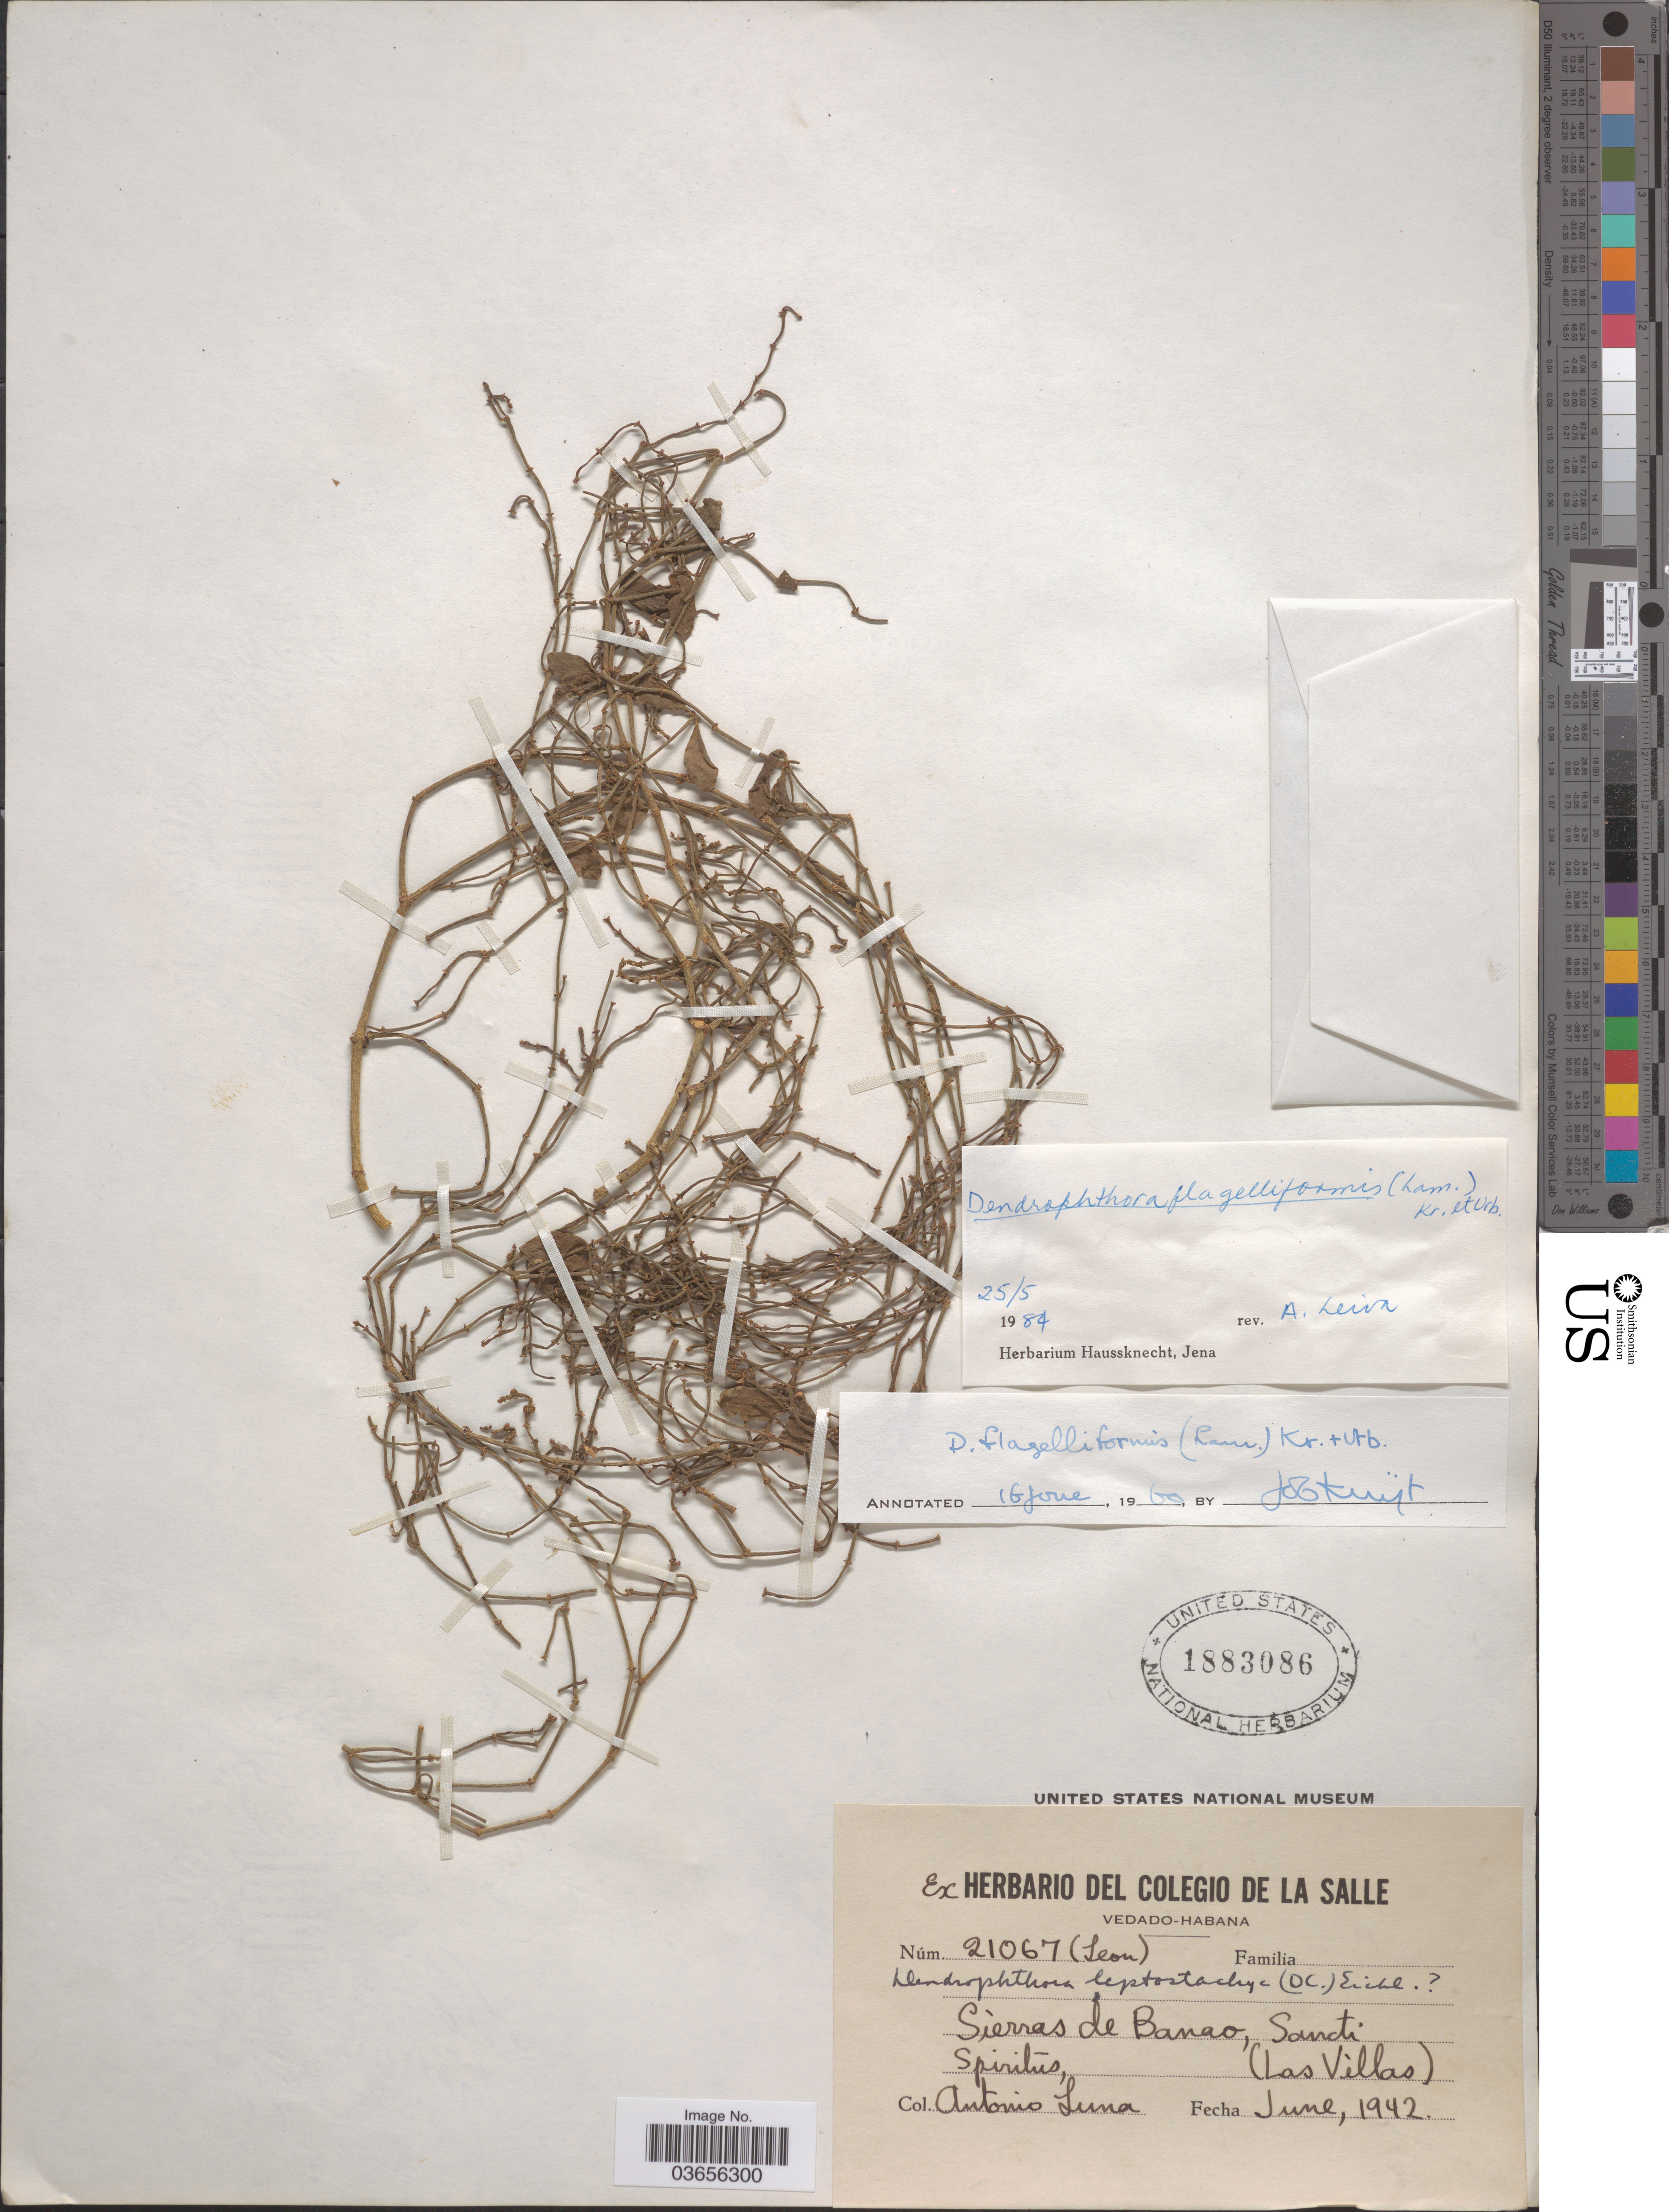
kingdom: Plantae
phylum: Tracheophyta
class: Magnoliopsida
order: Santalales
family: Viscaceae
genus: Dendrophthora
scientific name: Dendrophthora flagelliformis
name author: (Lam.) Krug & Urb.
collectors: A. Luna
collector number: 21067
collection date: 1942-06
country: Cuba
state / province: Las Villas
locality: Sierra de Banao, Sancti Spiritus.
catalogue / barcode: US 1883086